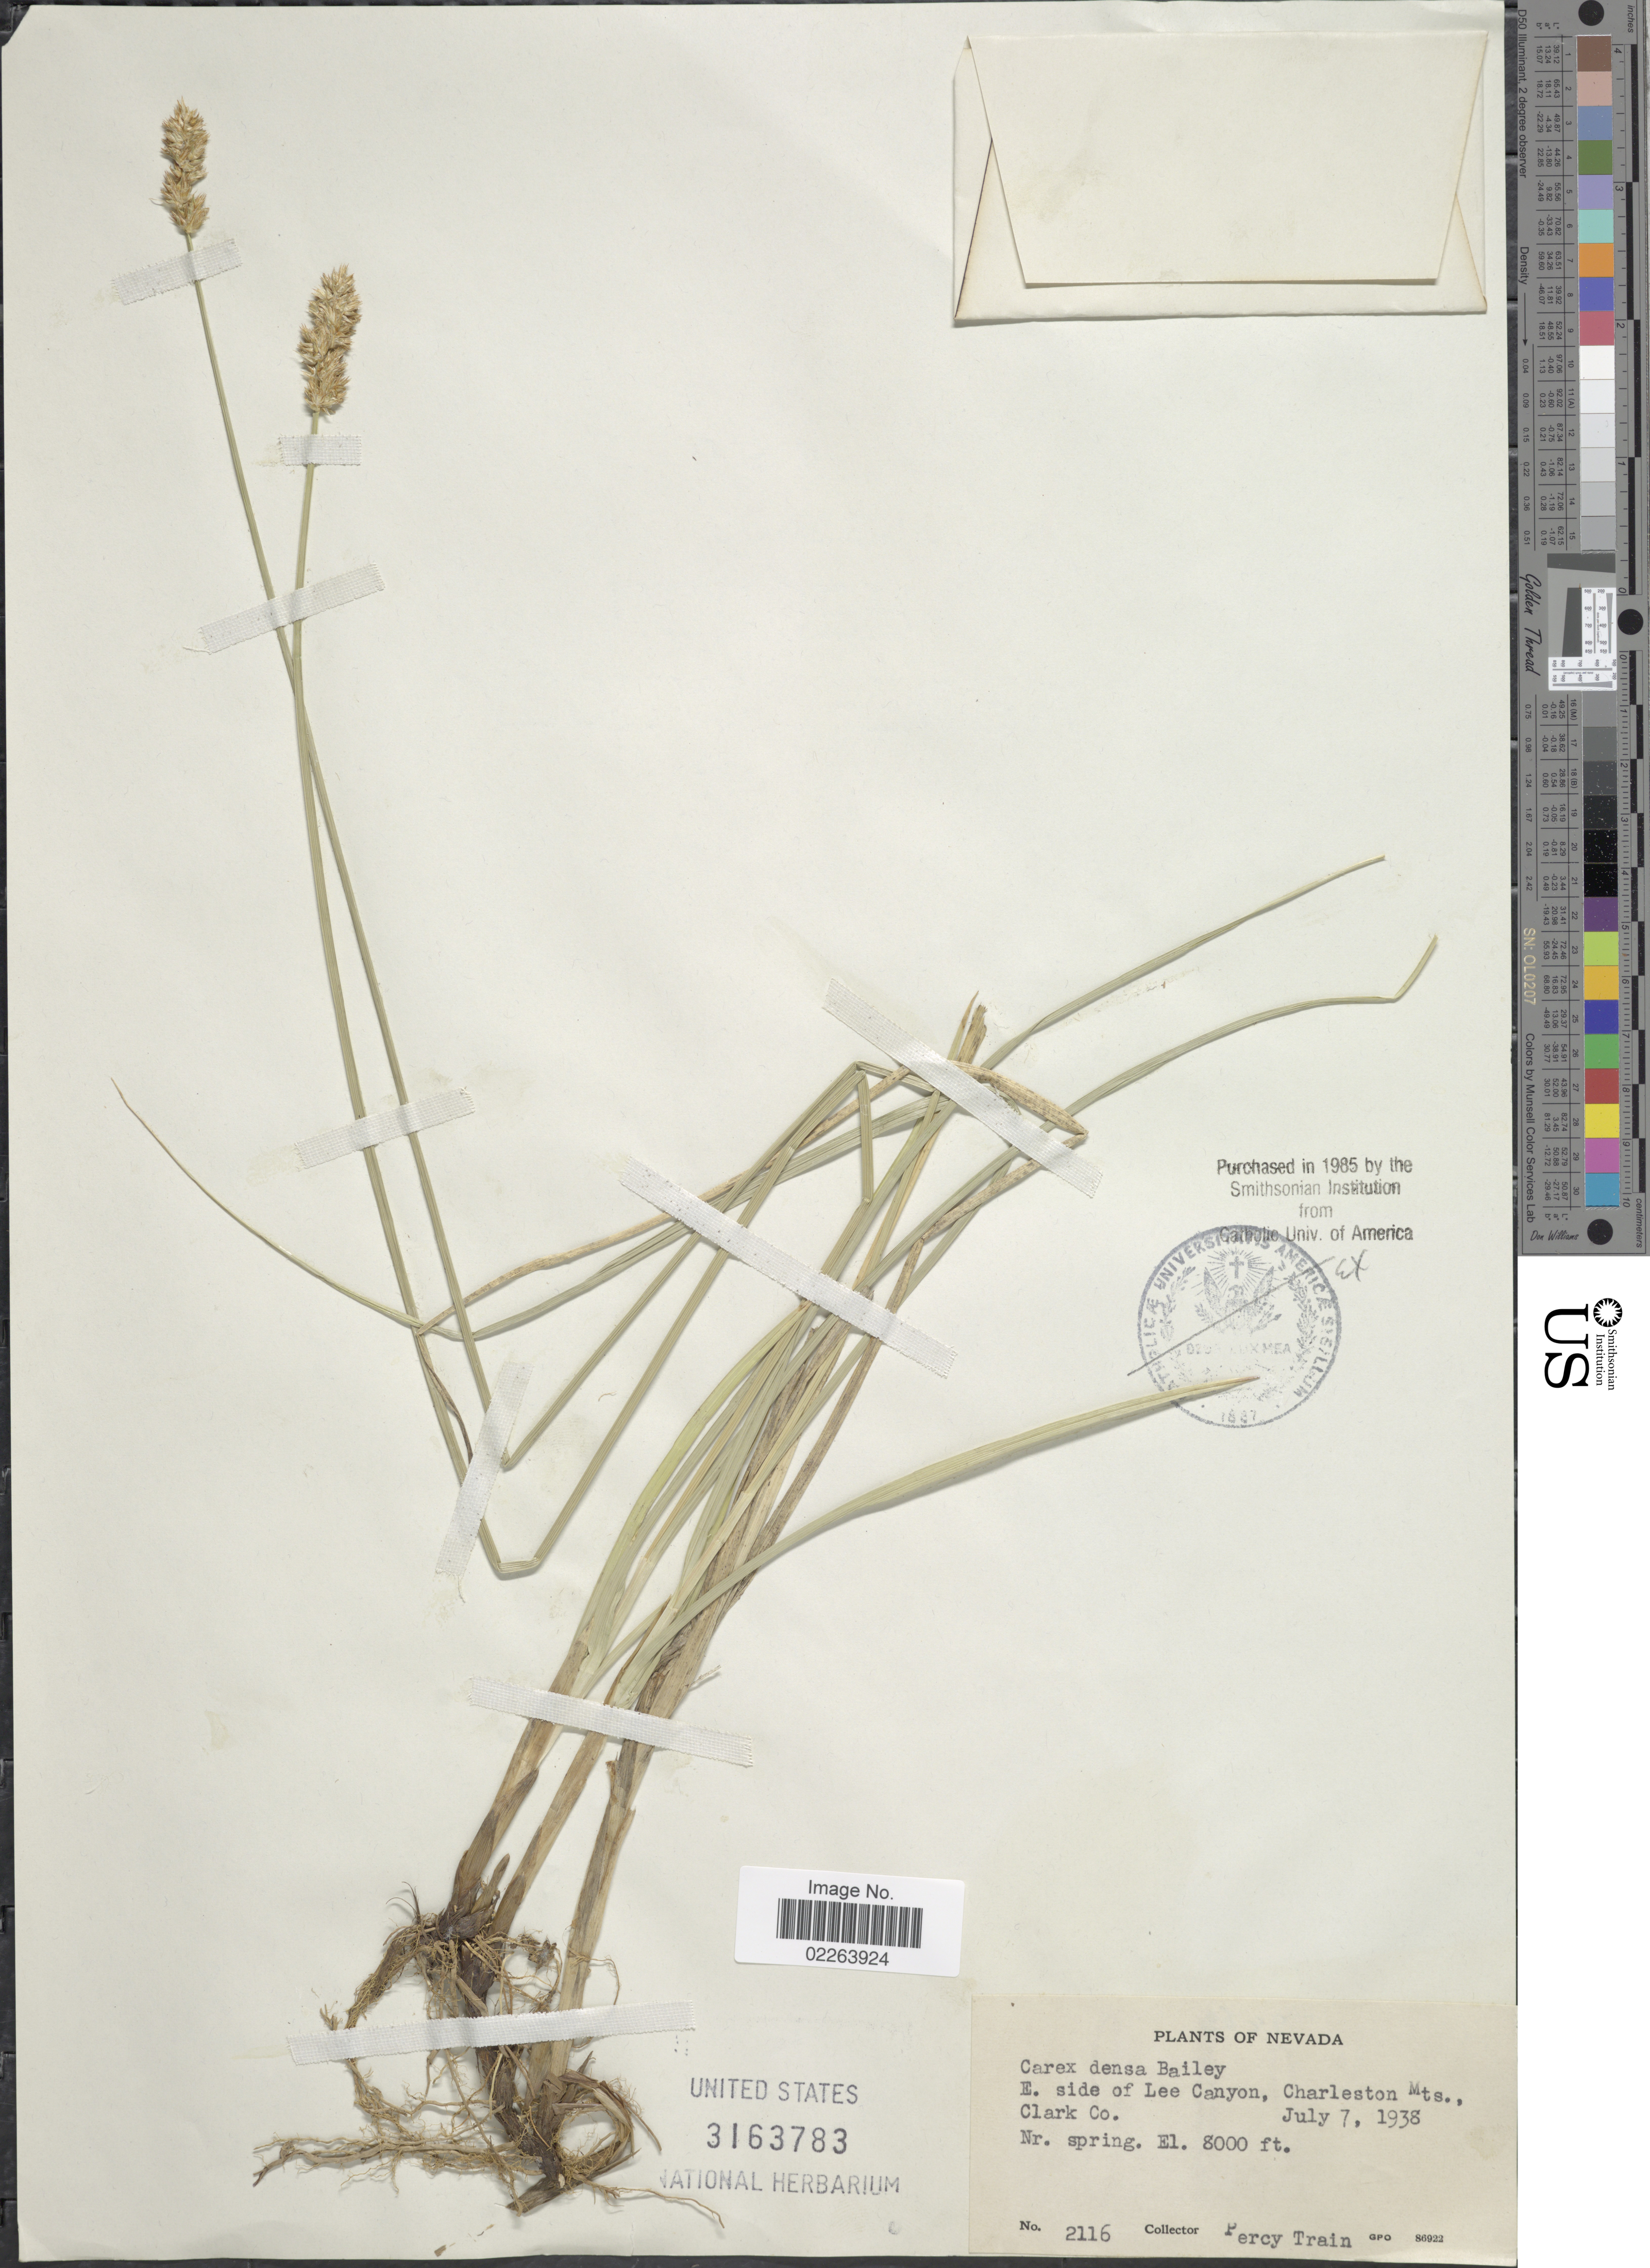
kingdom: Plantae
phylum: Tracheophyta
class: Liliopsida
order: Poales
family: Cyperaceae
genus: Carex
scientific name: Carex densa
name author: (L.H. Bailey) L.H. Bailey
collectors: P. Train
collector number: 2116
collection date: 1938-07-07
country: United States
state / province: Nevada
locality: E side of Lee Canyon, Charleston Mts., Clark Co. nr. spring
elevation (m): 2438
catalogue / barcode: US 3163783